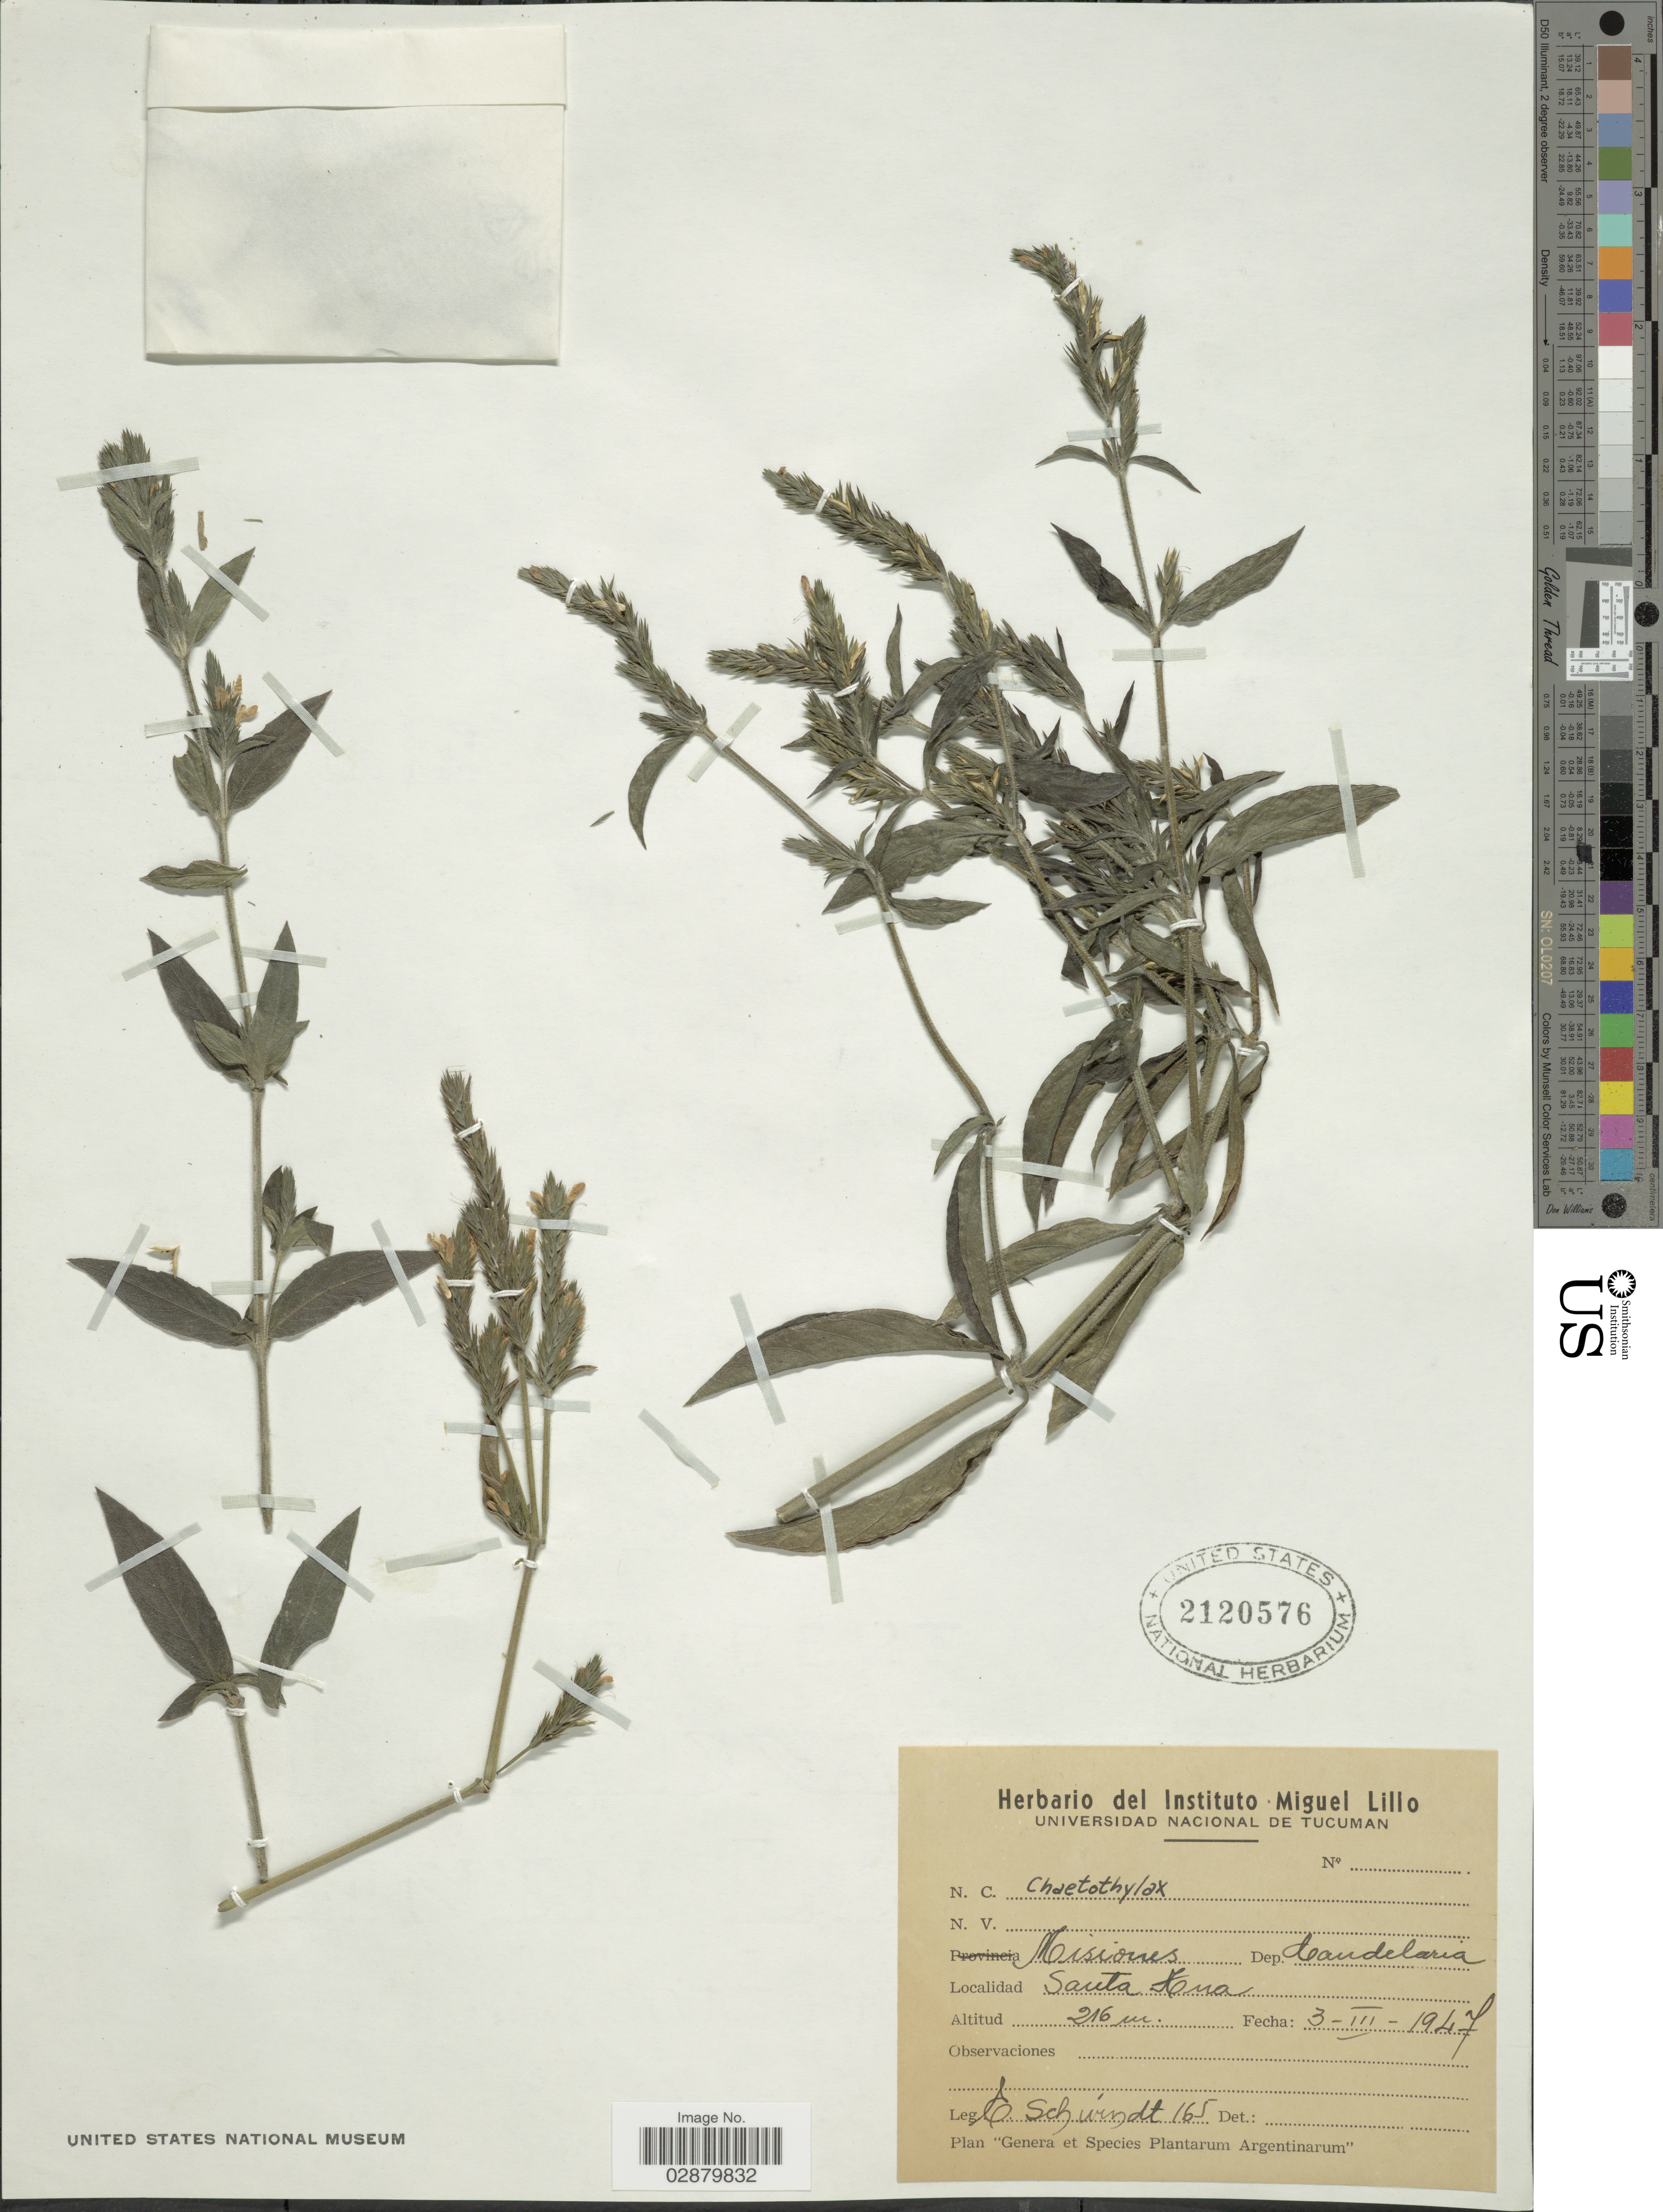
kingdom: Plantae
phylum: Tracheophyta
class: Magnoliopsida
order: Lamiales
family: Acanthaceae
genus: Justicia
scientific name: Justicia oblonga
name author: (Nees) Lindau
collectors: E. Schwindt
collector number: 165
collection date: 1947-03-03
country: Argentina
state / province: Misiones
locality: Dep. Candelaria. Santa Ana.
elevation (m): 216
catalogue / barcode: US 2120576